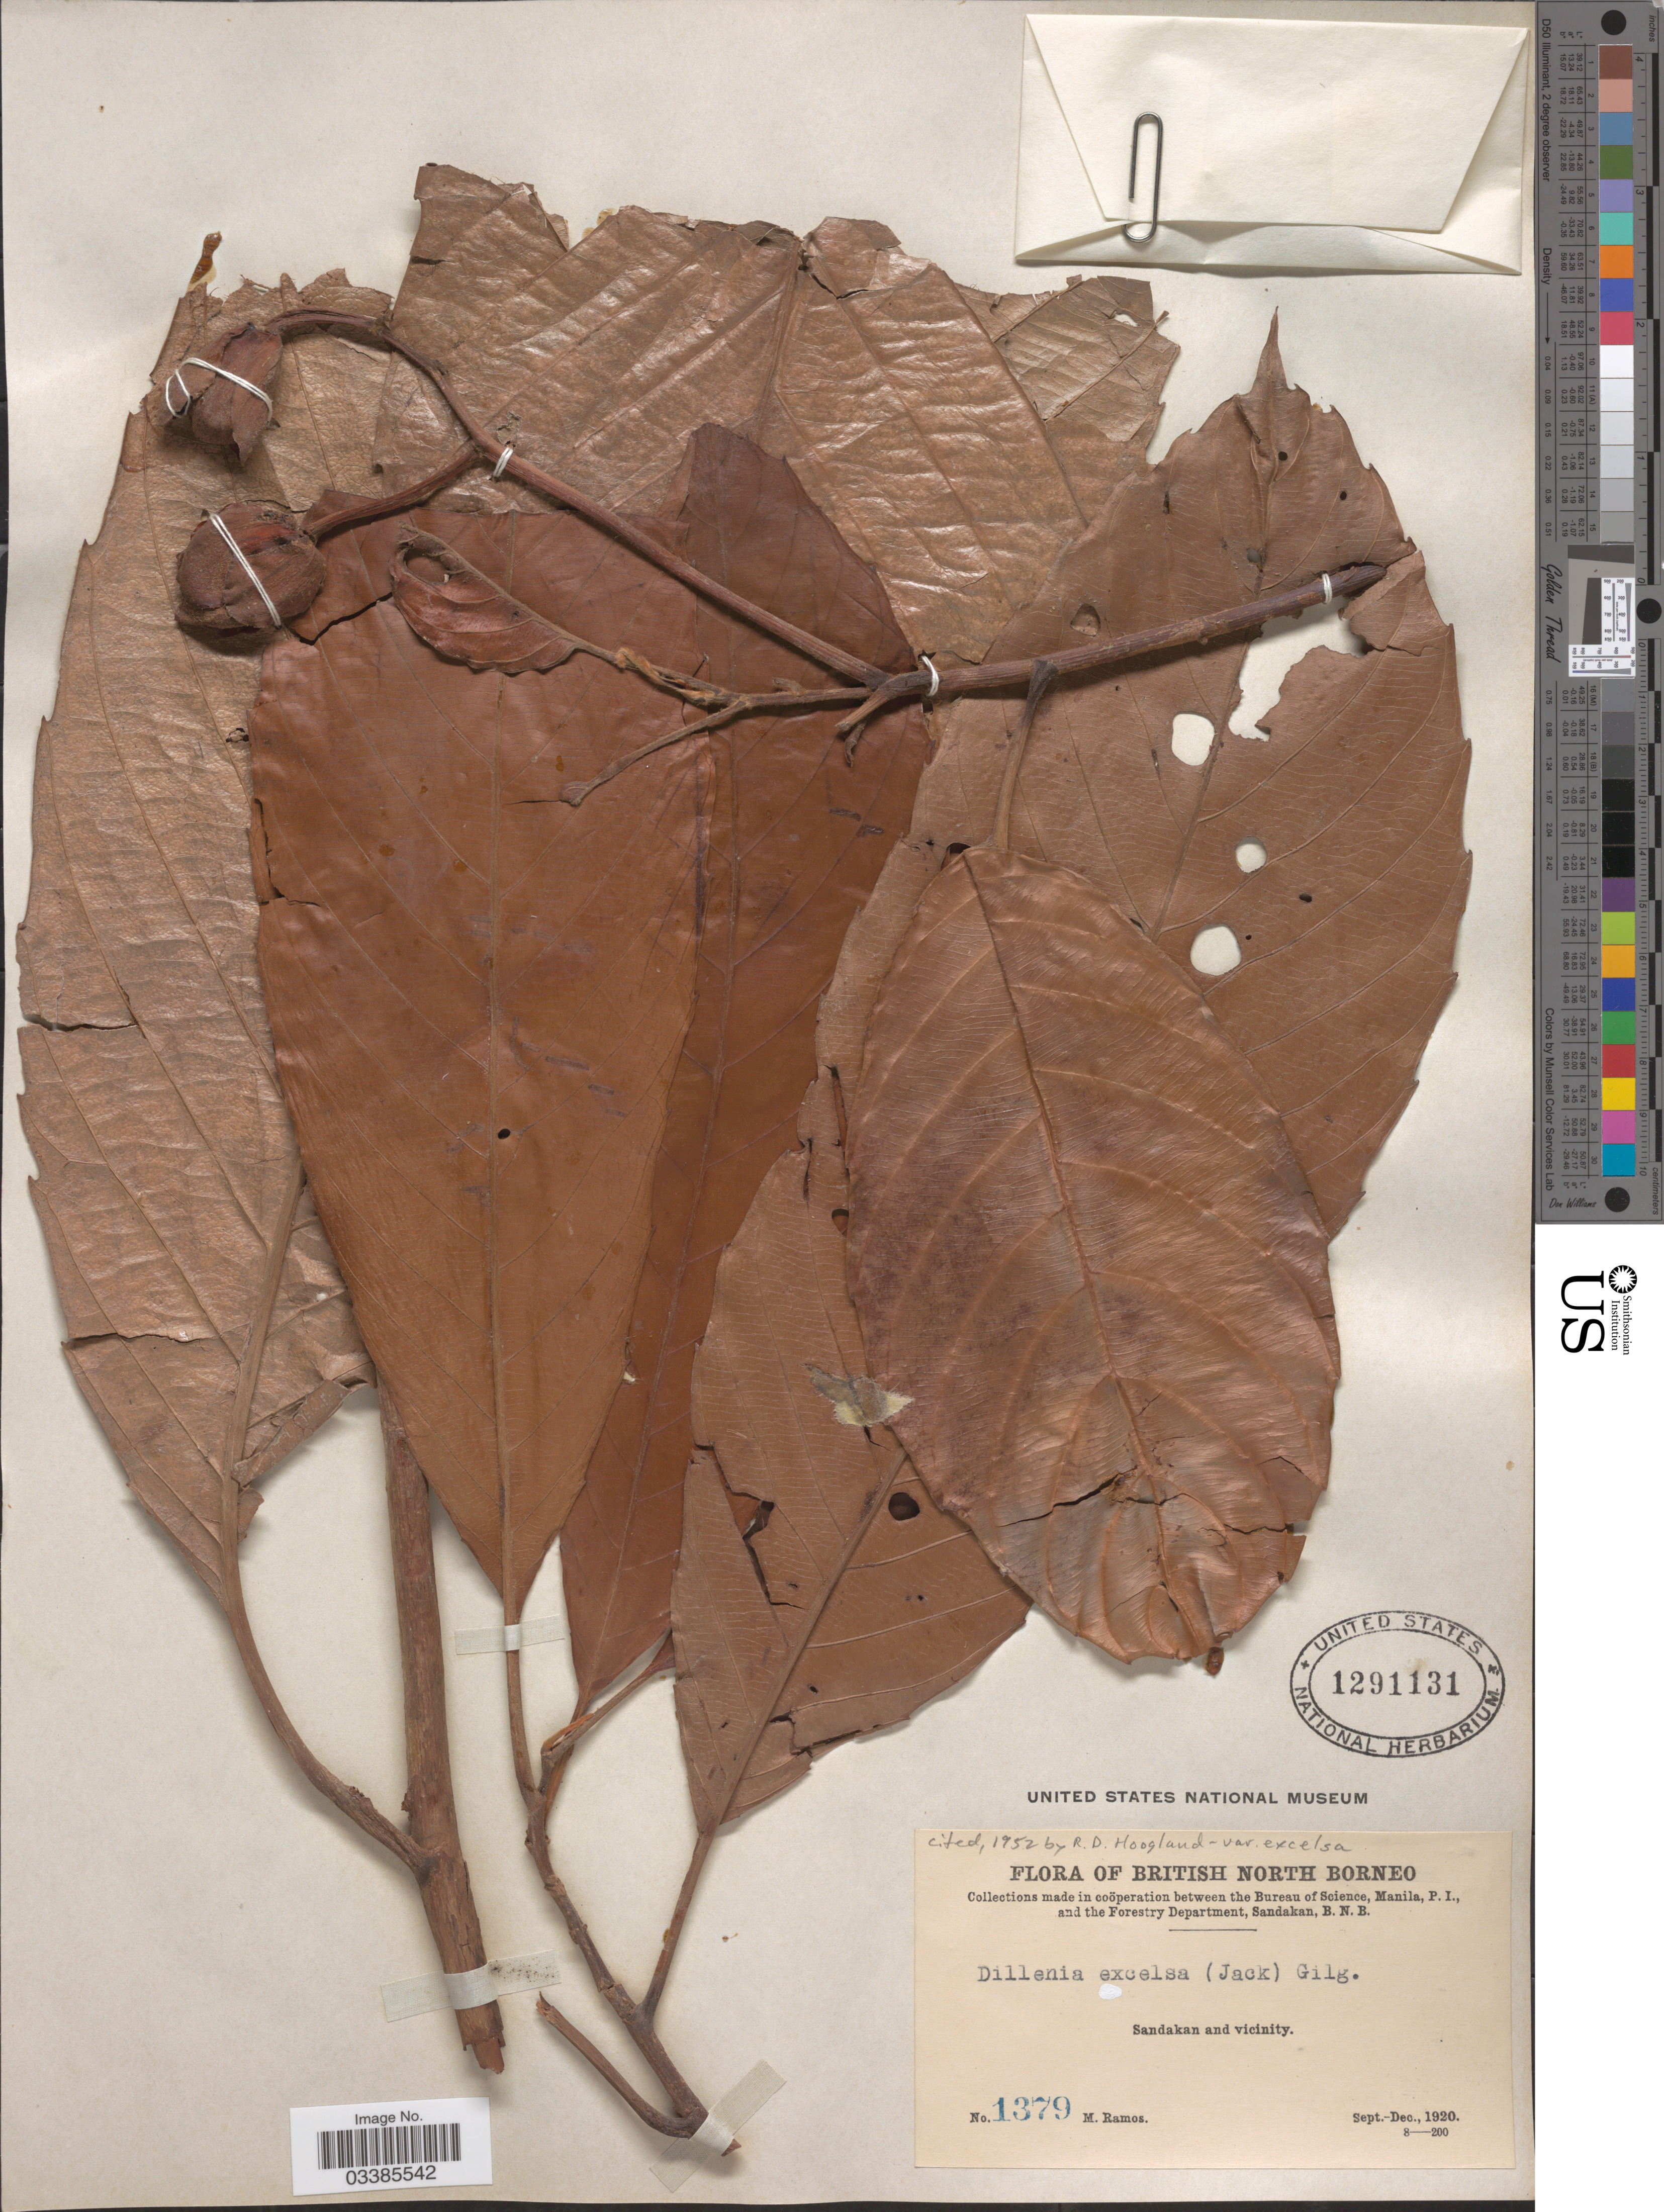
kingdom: Plantae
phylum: Tracheophyta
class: Magnoliopsida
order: Dilleniales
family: Dilleniaceae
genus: Dillenia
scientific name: Dillenia excelsa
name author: (Jack) Martelli ex Gilg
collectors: M. Ramos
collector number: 1379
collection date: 1920-09/1920-12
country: Malaysia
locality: British North Borneo. Sandakan and vicinity.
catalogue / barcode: US 1291131